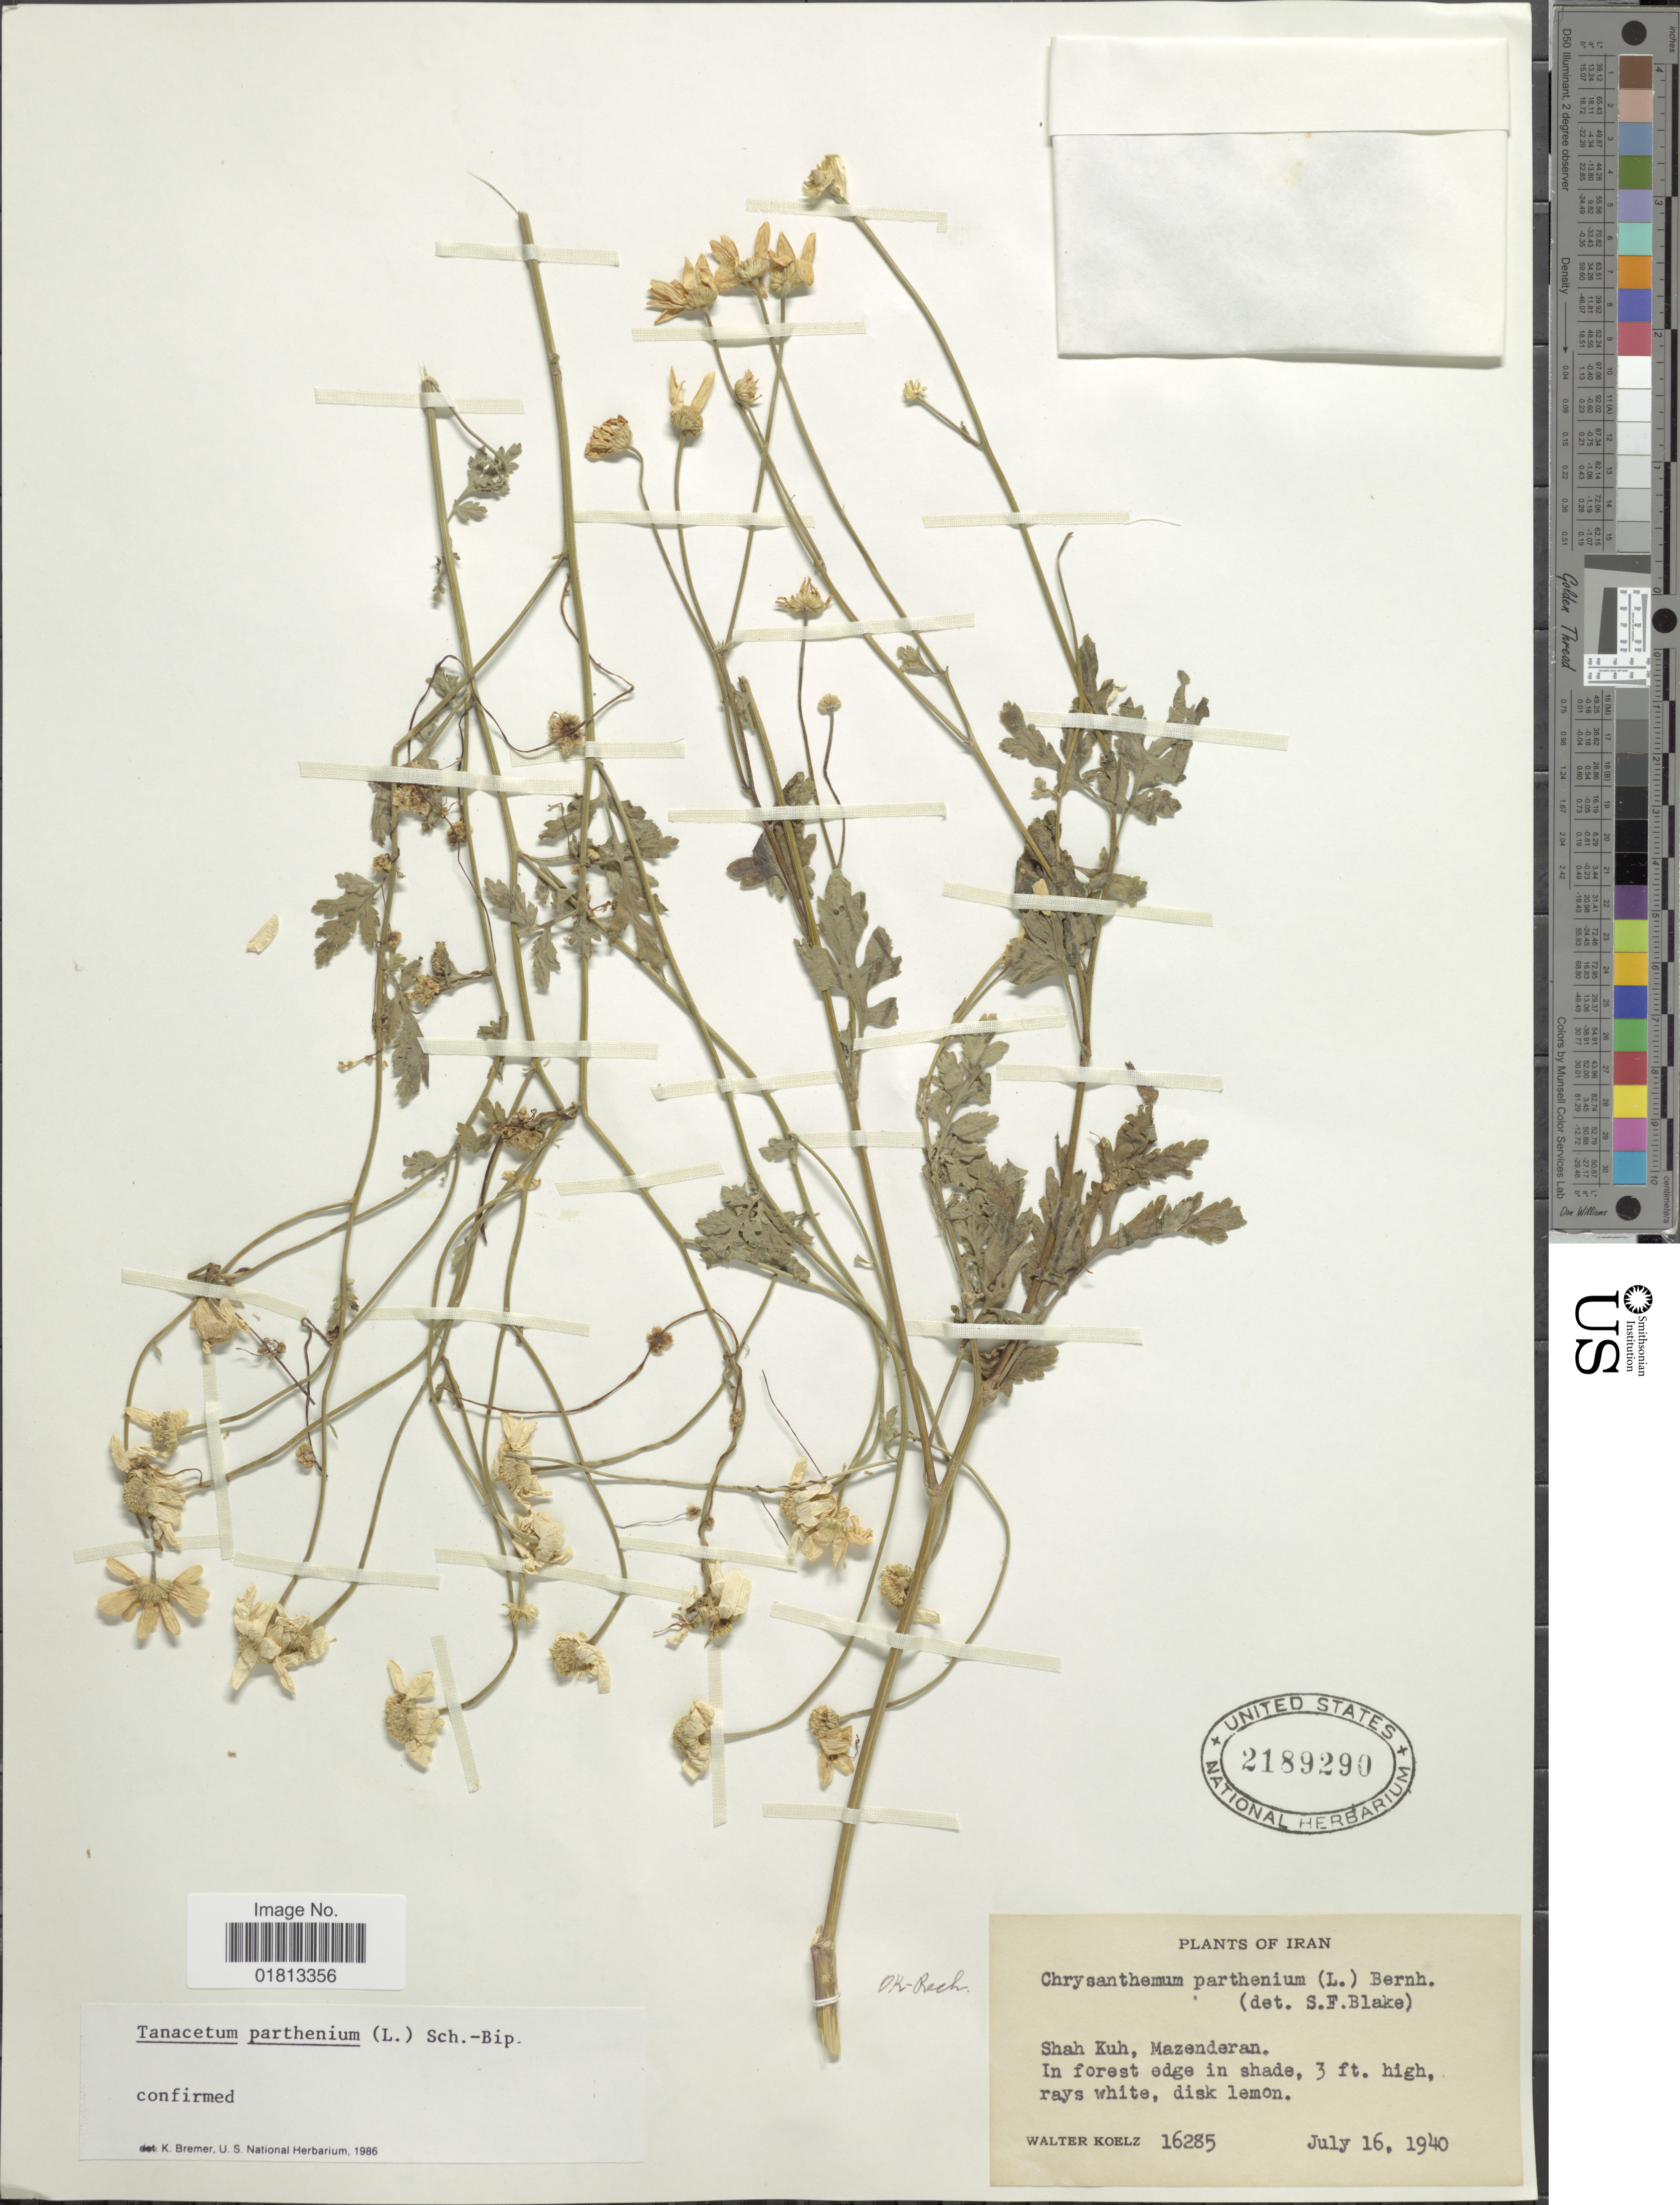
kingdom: Plantae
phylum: Tracheophyta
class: Magnoliopsida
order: Asterales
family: Asteraceae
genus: Tanacetum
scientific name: Tanacetum parthenium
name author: (L.) Sch. Bip.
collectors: W. N. Koelz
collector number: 16285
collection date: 1940-07-16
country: Iran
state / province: Mazandaran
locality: Shah Kuh, Mazanderan, In forest edge in shade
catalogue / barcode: US 2189290